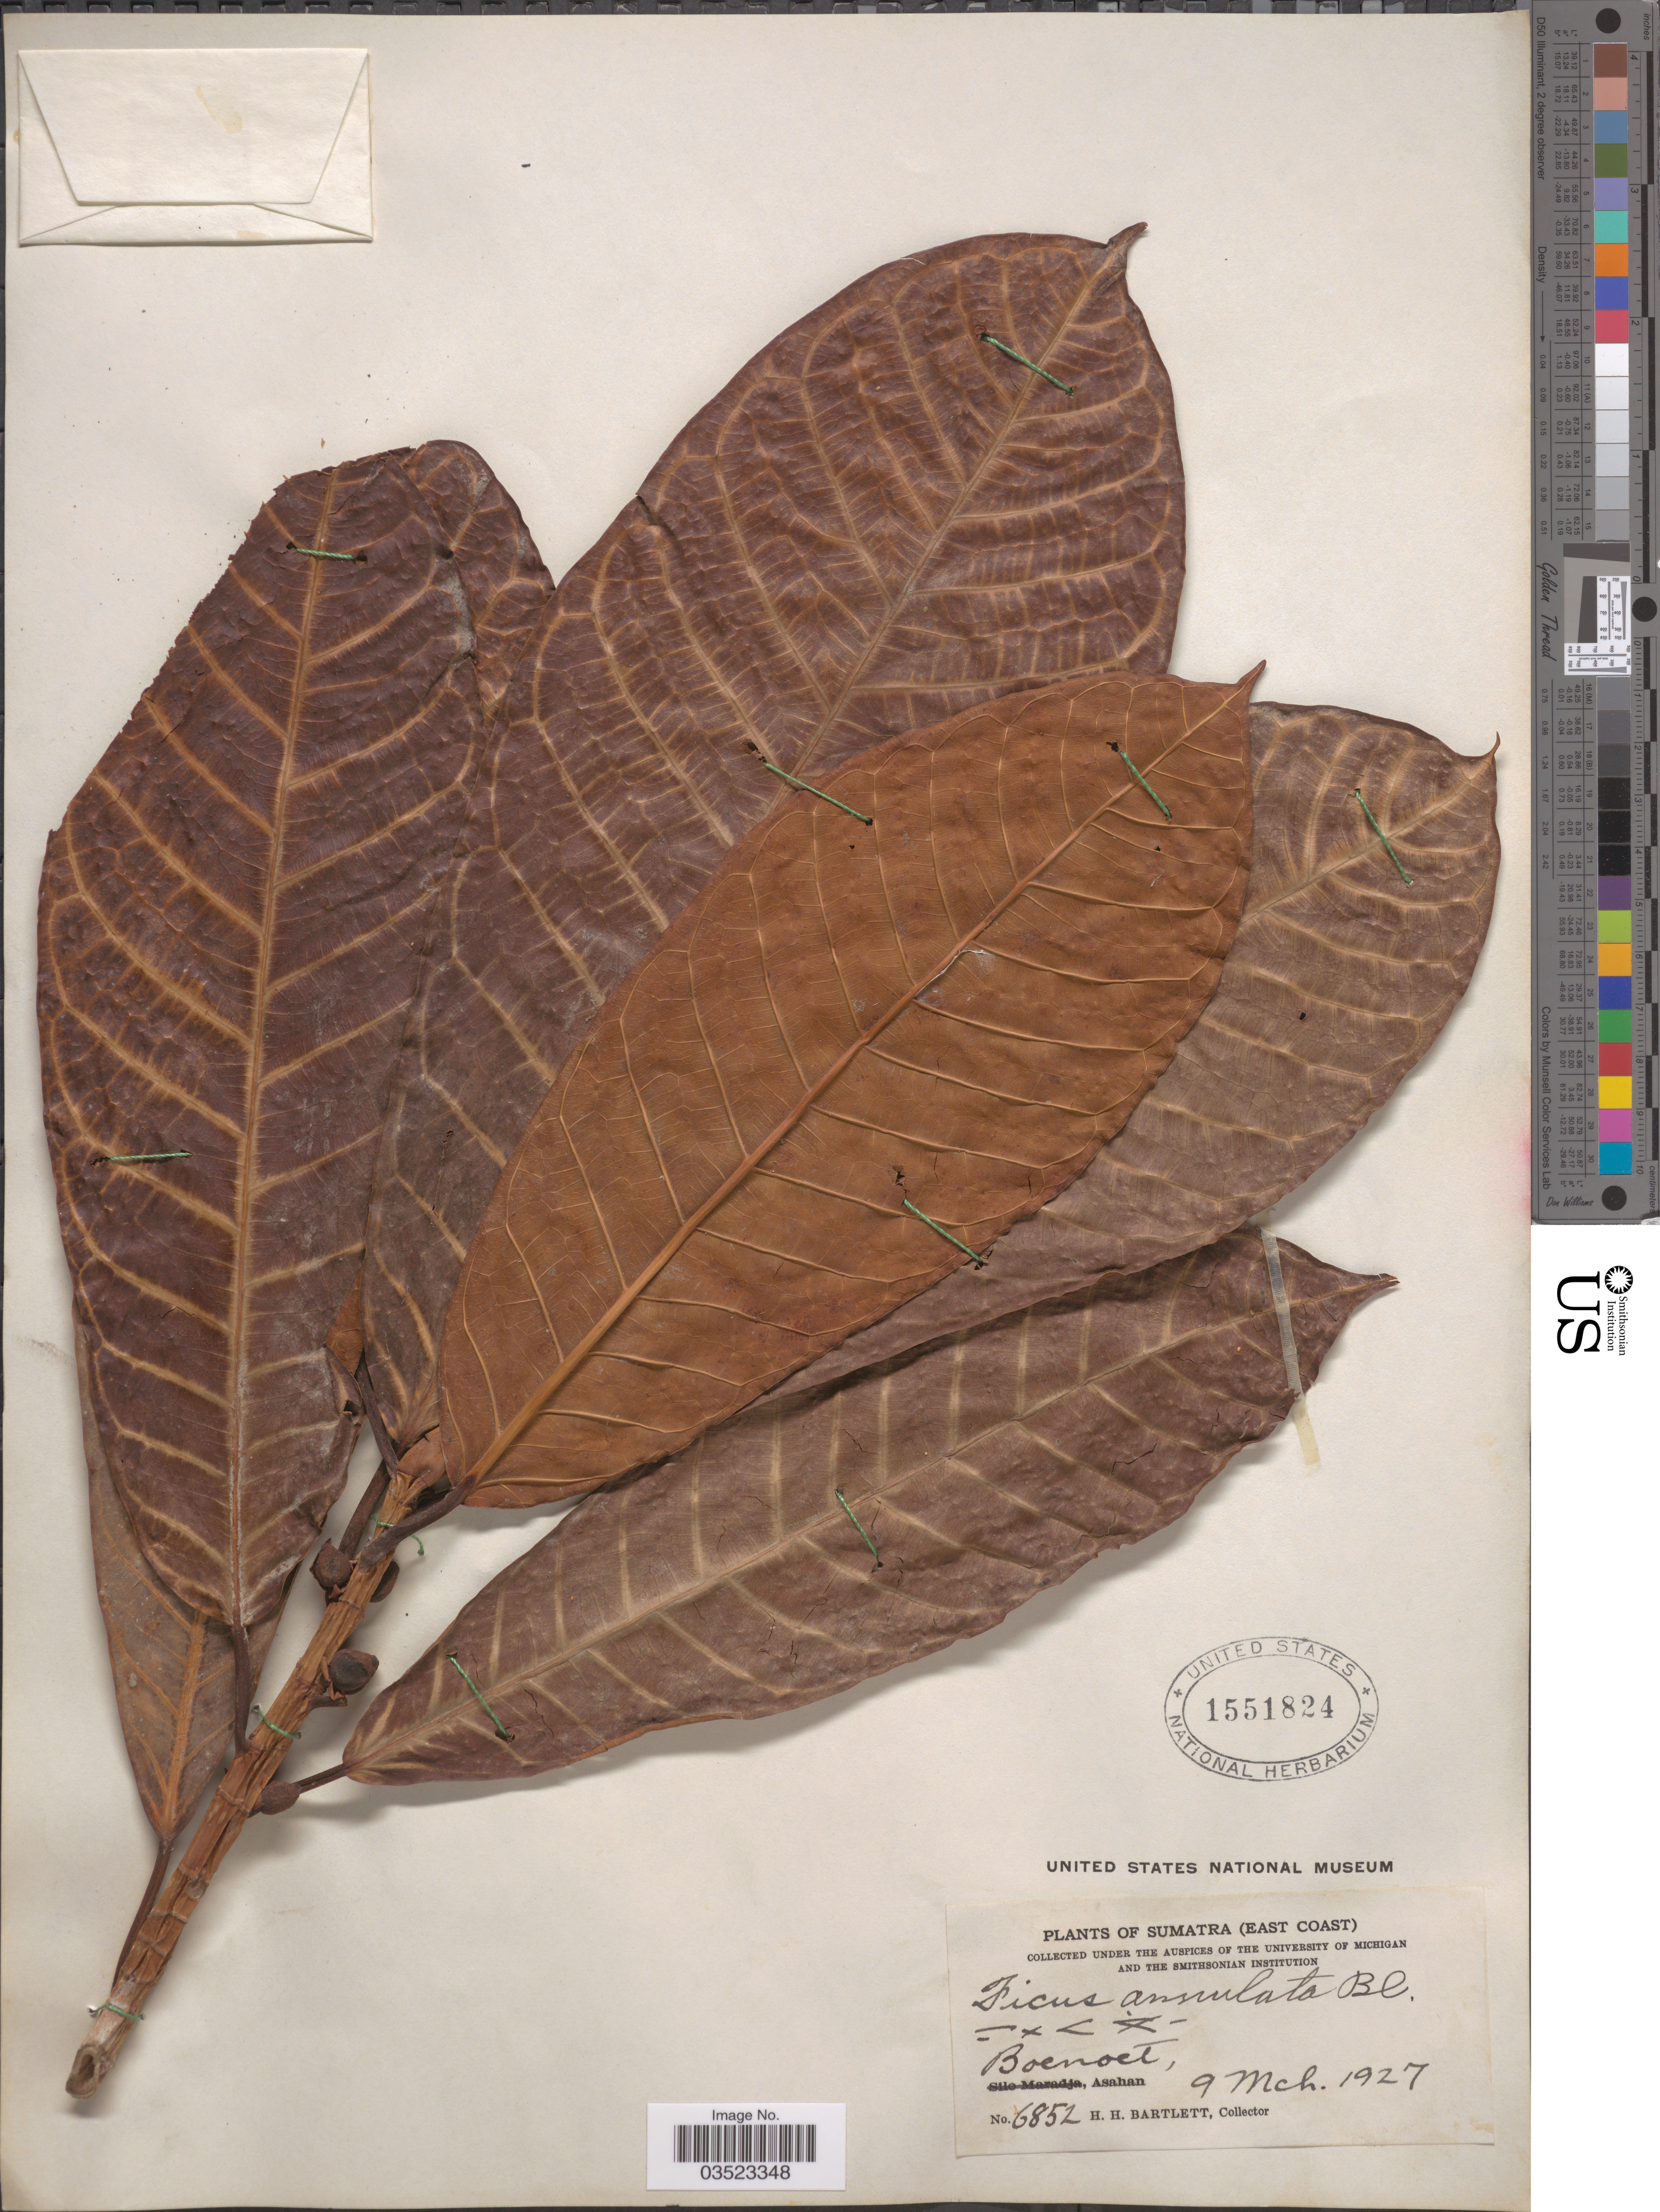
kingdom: Plantae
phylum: Tracheophyta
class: Magnoliopsida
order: Rosales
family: Moraceae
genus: Ficus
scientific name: Ficus annulata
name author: Blume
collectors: H. H. Bartlett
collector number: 6852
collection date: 1927-03-09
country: Indonesia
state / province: Sumatra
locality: East Coast. Boenoet, Asahan.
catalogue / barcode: US 1551824